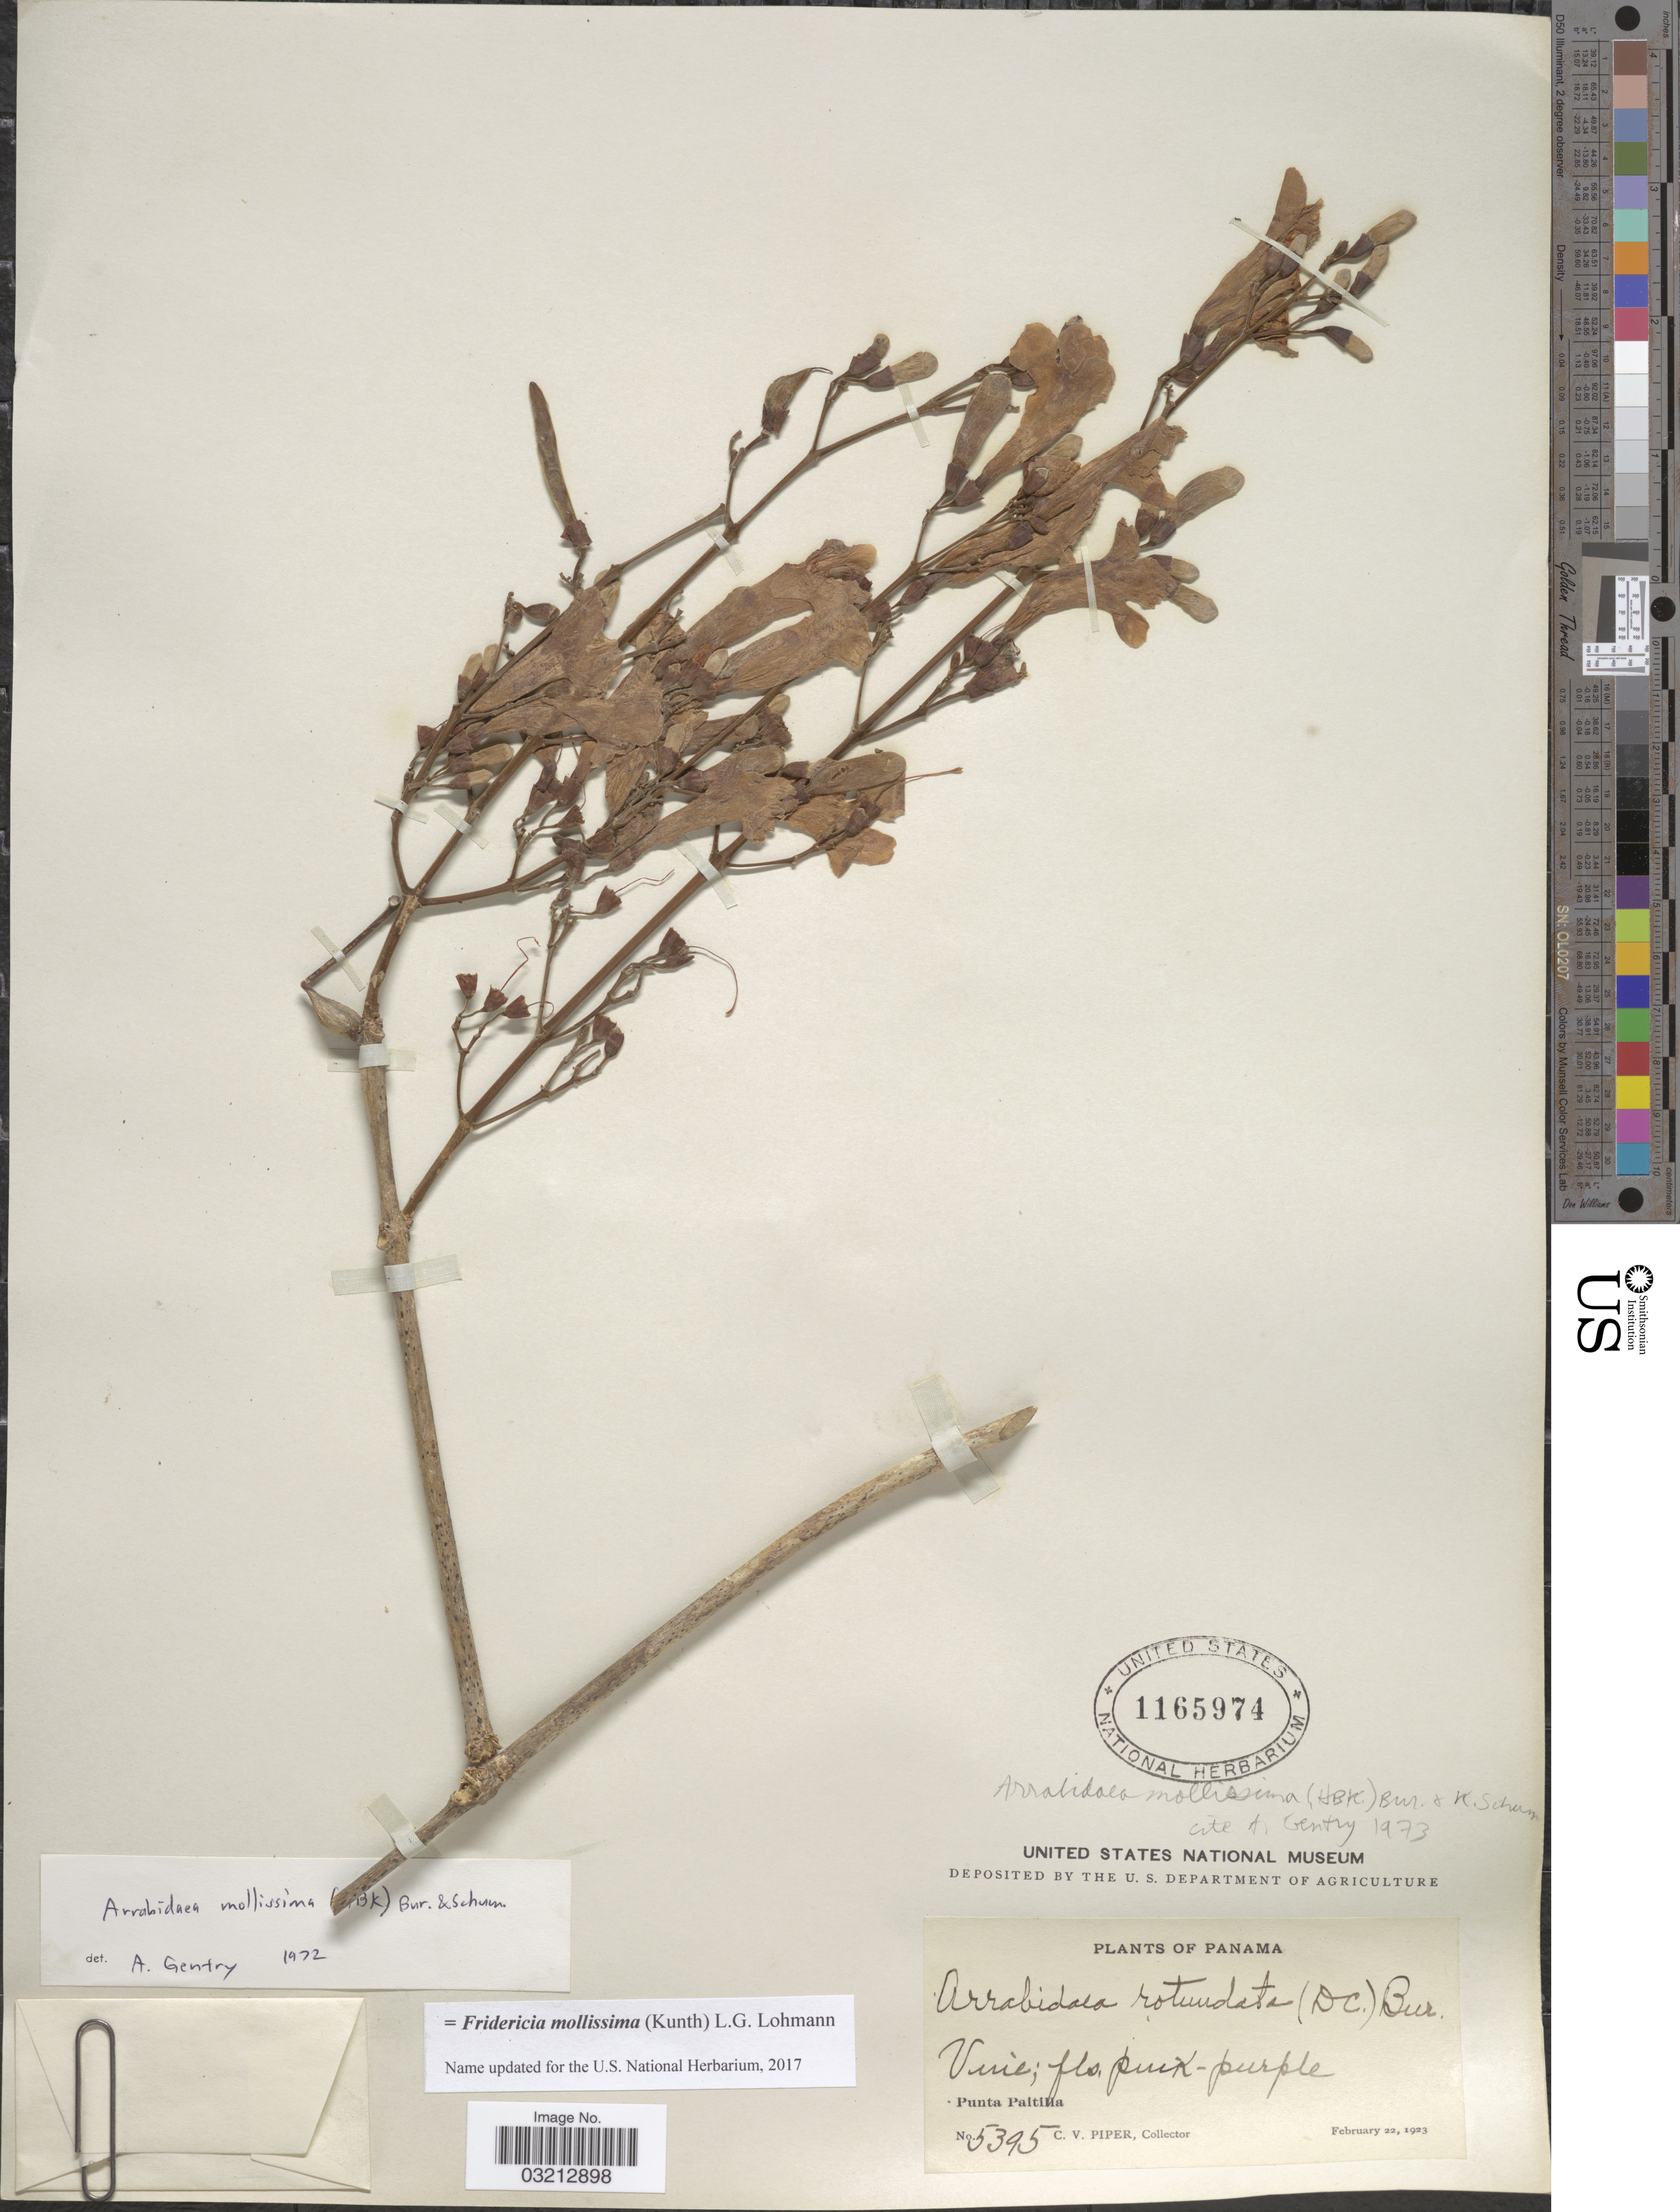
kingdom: Plantae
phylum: Tracheophyta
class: Magnoliopsida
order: Lamiales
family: Bignoniaceae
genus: Fridericia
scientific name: Fridericia mollissima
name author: (Kunth) L.G. Lohmann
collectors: C. V. Piper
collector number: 5395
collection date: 1923-02-22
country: Panama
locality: Punta Paitilla.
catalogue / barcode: US 1165974